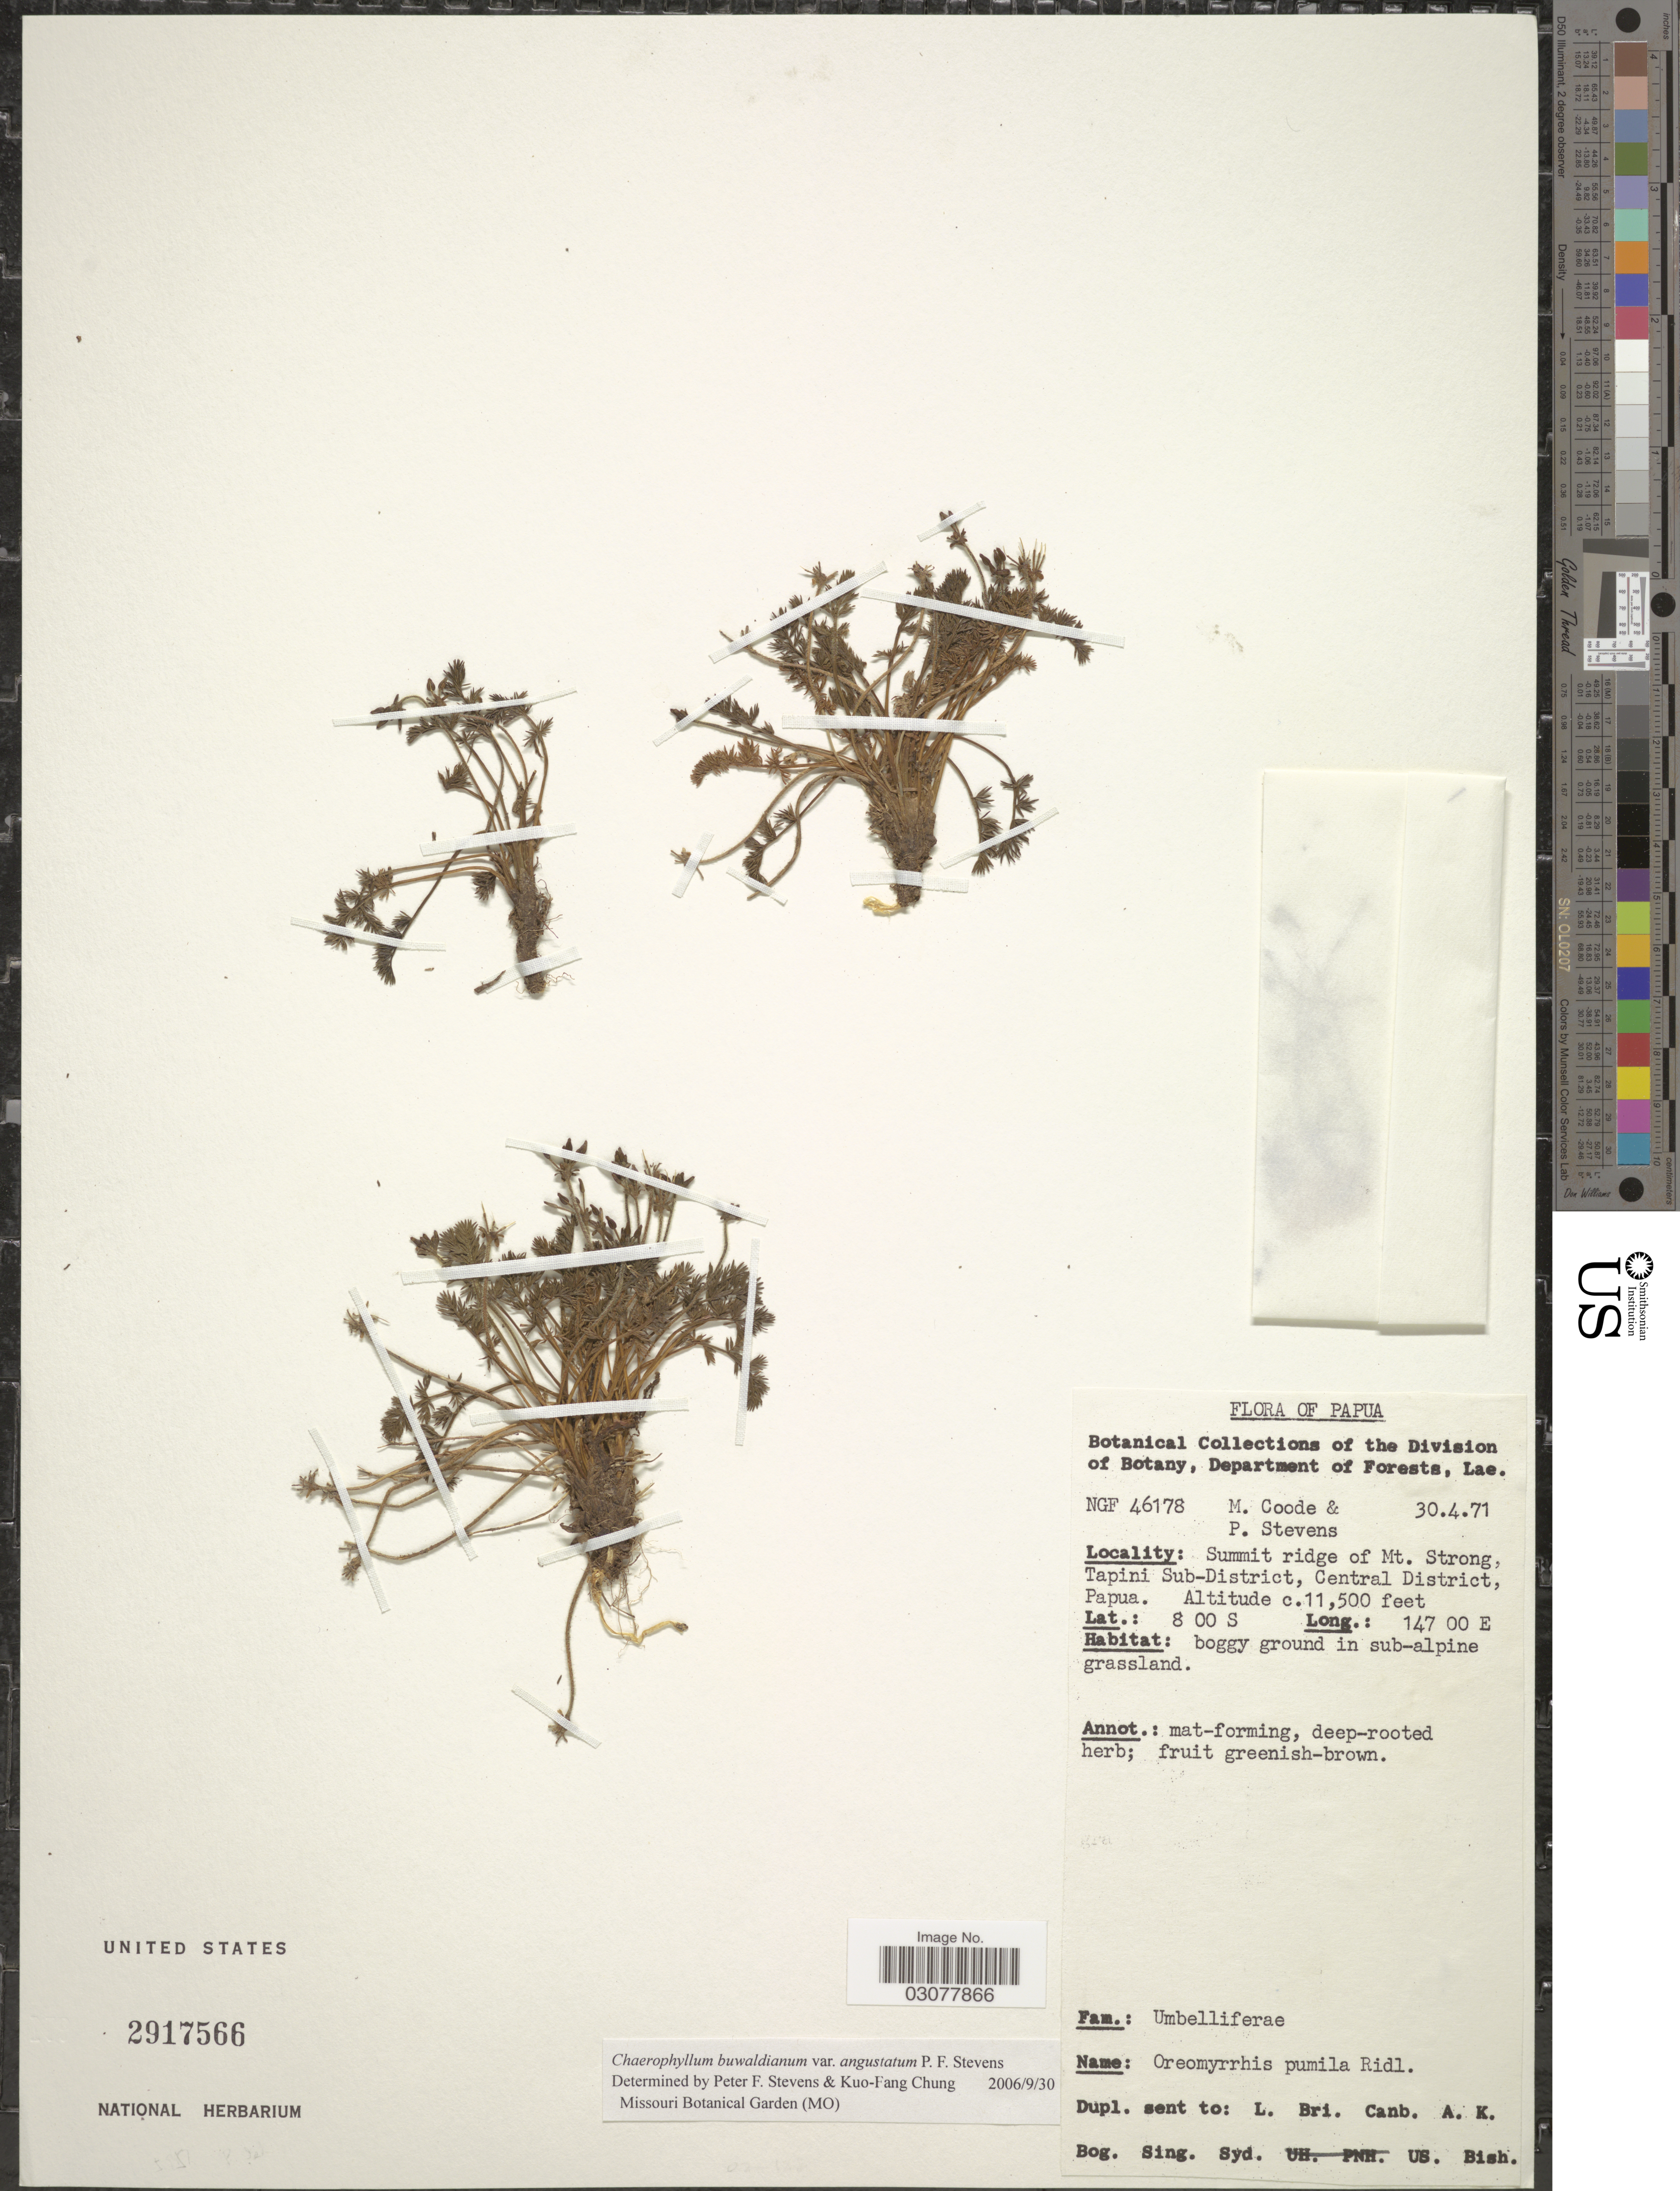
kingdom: Plantae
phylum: Tracheophyta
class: Magnoliopsida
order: Apiales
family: Apiaceae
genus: Chaerophyllum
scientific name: Chaerophyllum buwaldianum var. angustatum P.F. Stevens var. nov. ined.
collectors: M. Coode & P. F. Stevens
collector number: NGF46178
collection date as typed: Transcribed d/m/y: 30/4/71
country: Papua New Guinea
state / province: Central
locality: Summit ridge of Mt. Strong, Tapini Sub-District, Central District, Papua.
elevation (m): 3505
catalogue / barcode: US 2917566